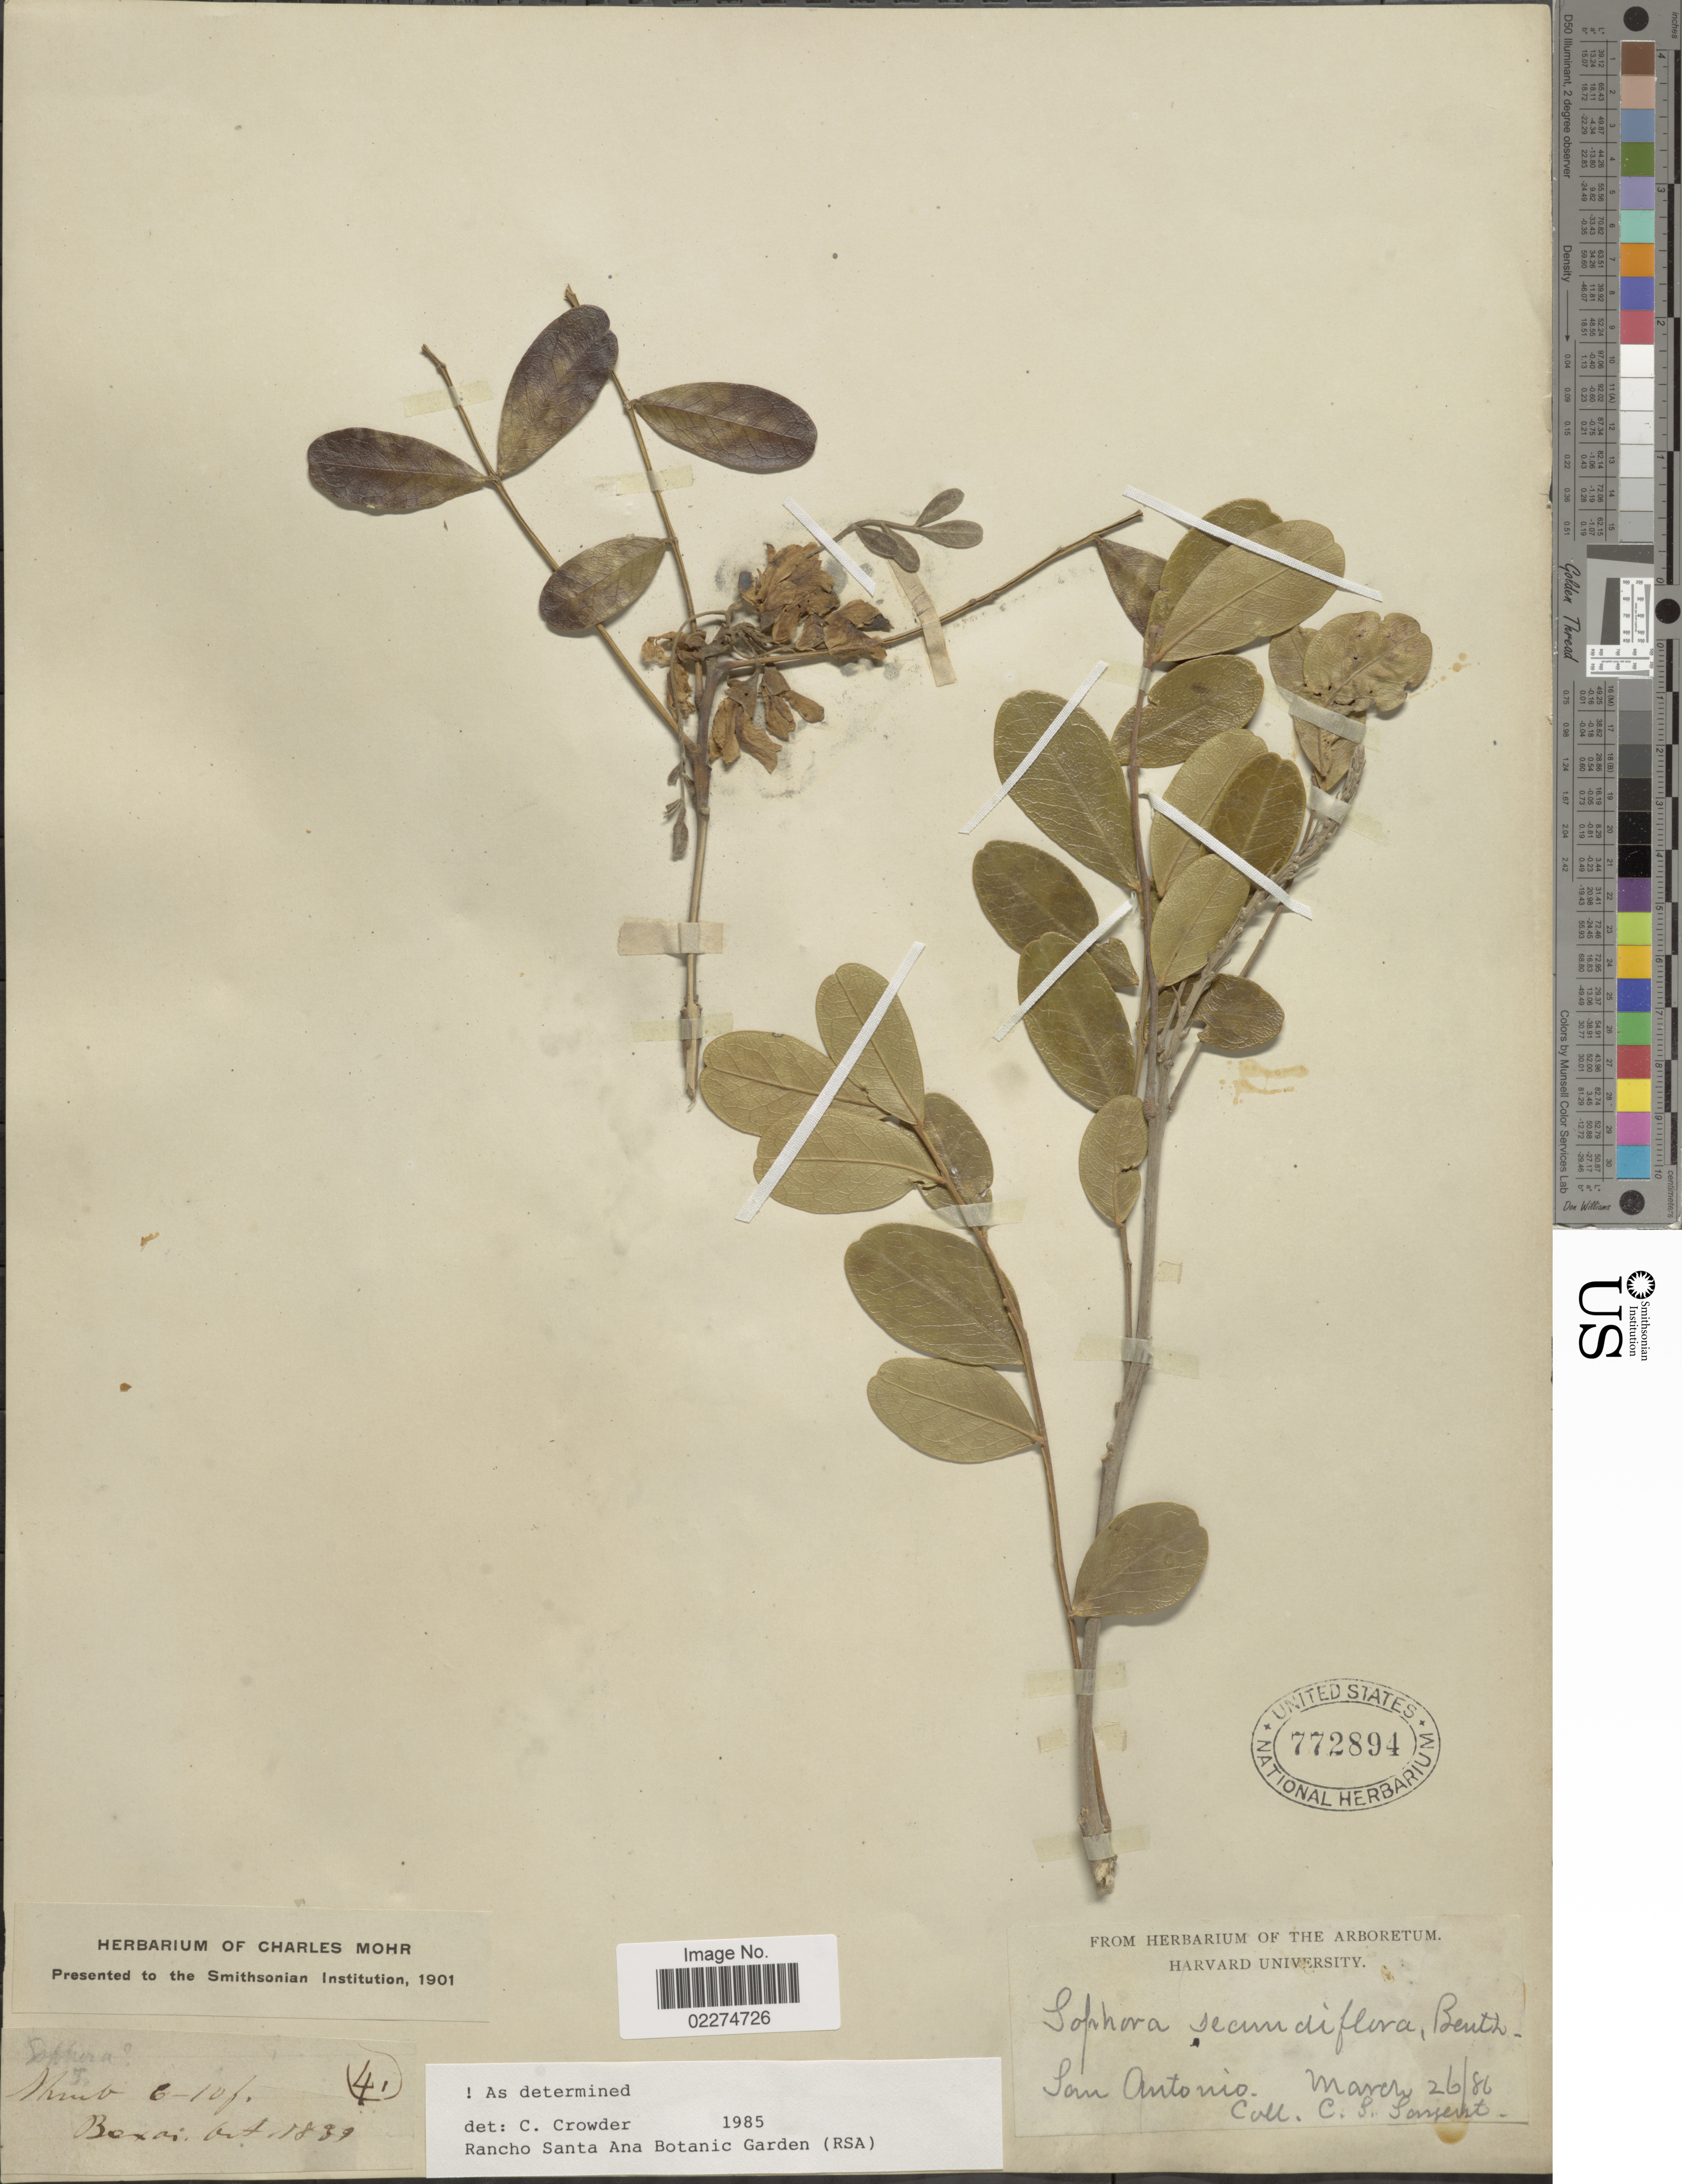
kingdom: Plantae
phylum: Tracheophyta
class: Magnoliopsida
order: Fabales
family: Fabaceae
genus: Dermatophyllum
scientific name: Dermatophyllum secundiflorum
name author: (Ortega) Gandhi & Reveal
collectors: C. S. Sargent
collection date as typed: Transcribed d/m/y: 26/3/86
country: United States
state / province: Texas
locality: San Antonio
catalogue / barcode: US 772894